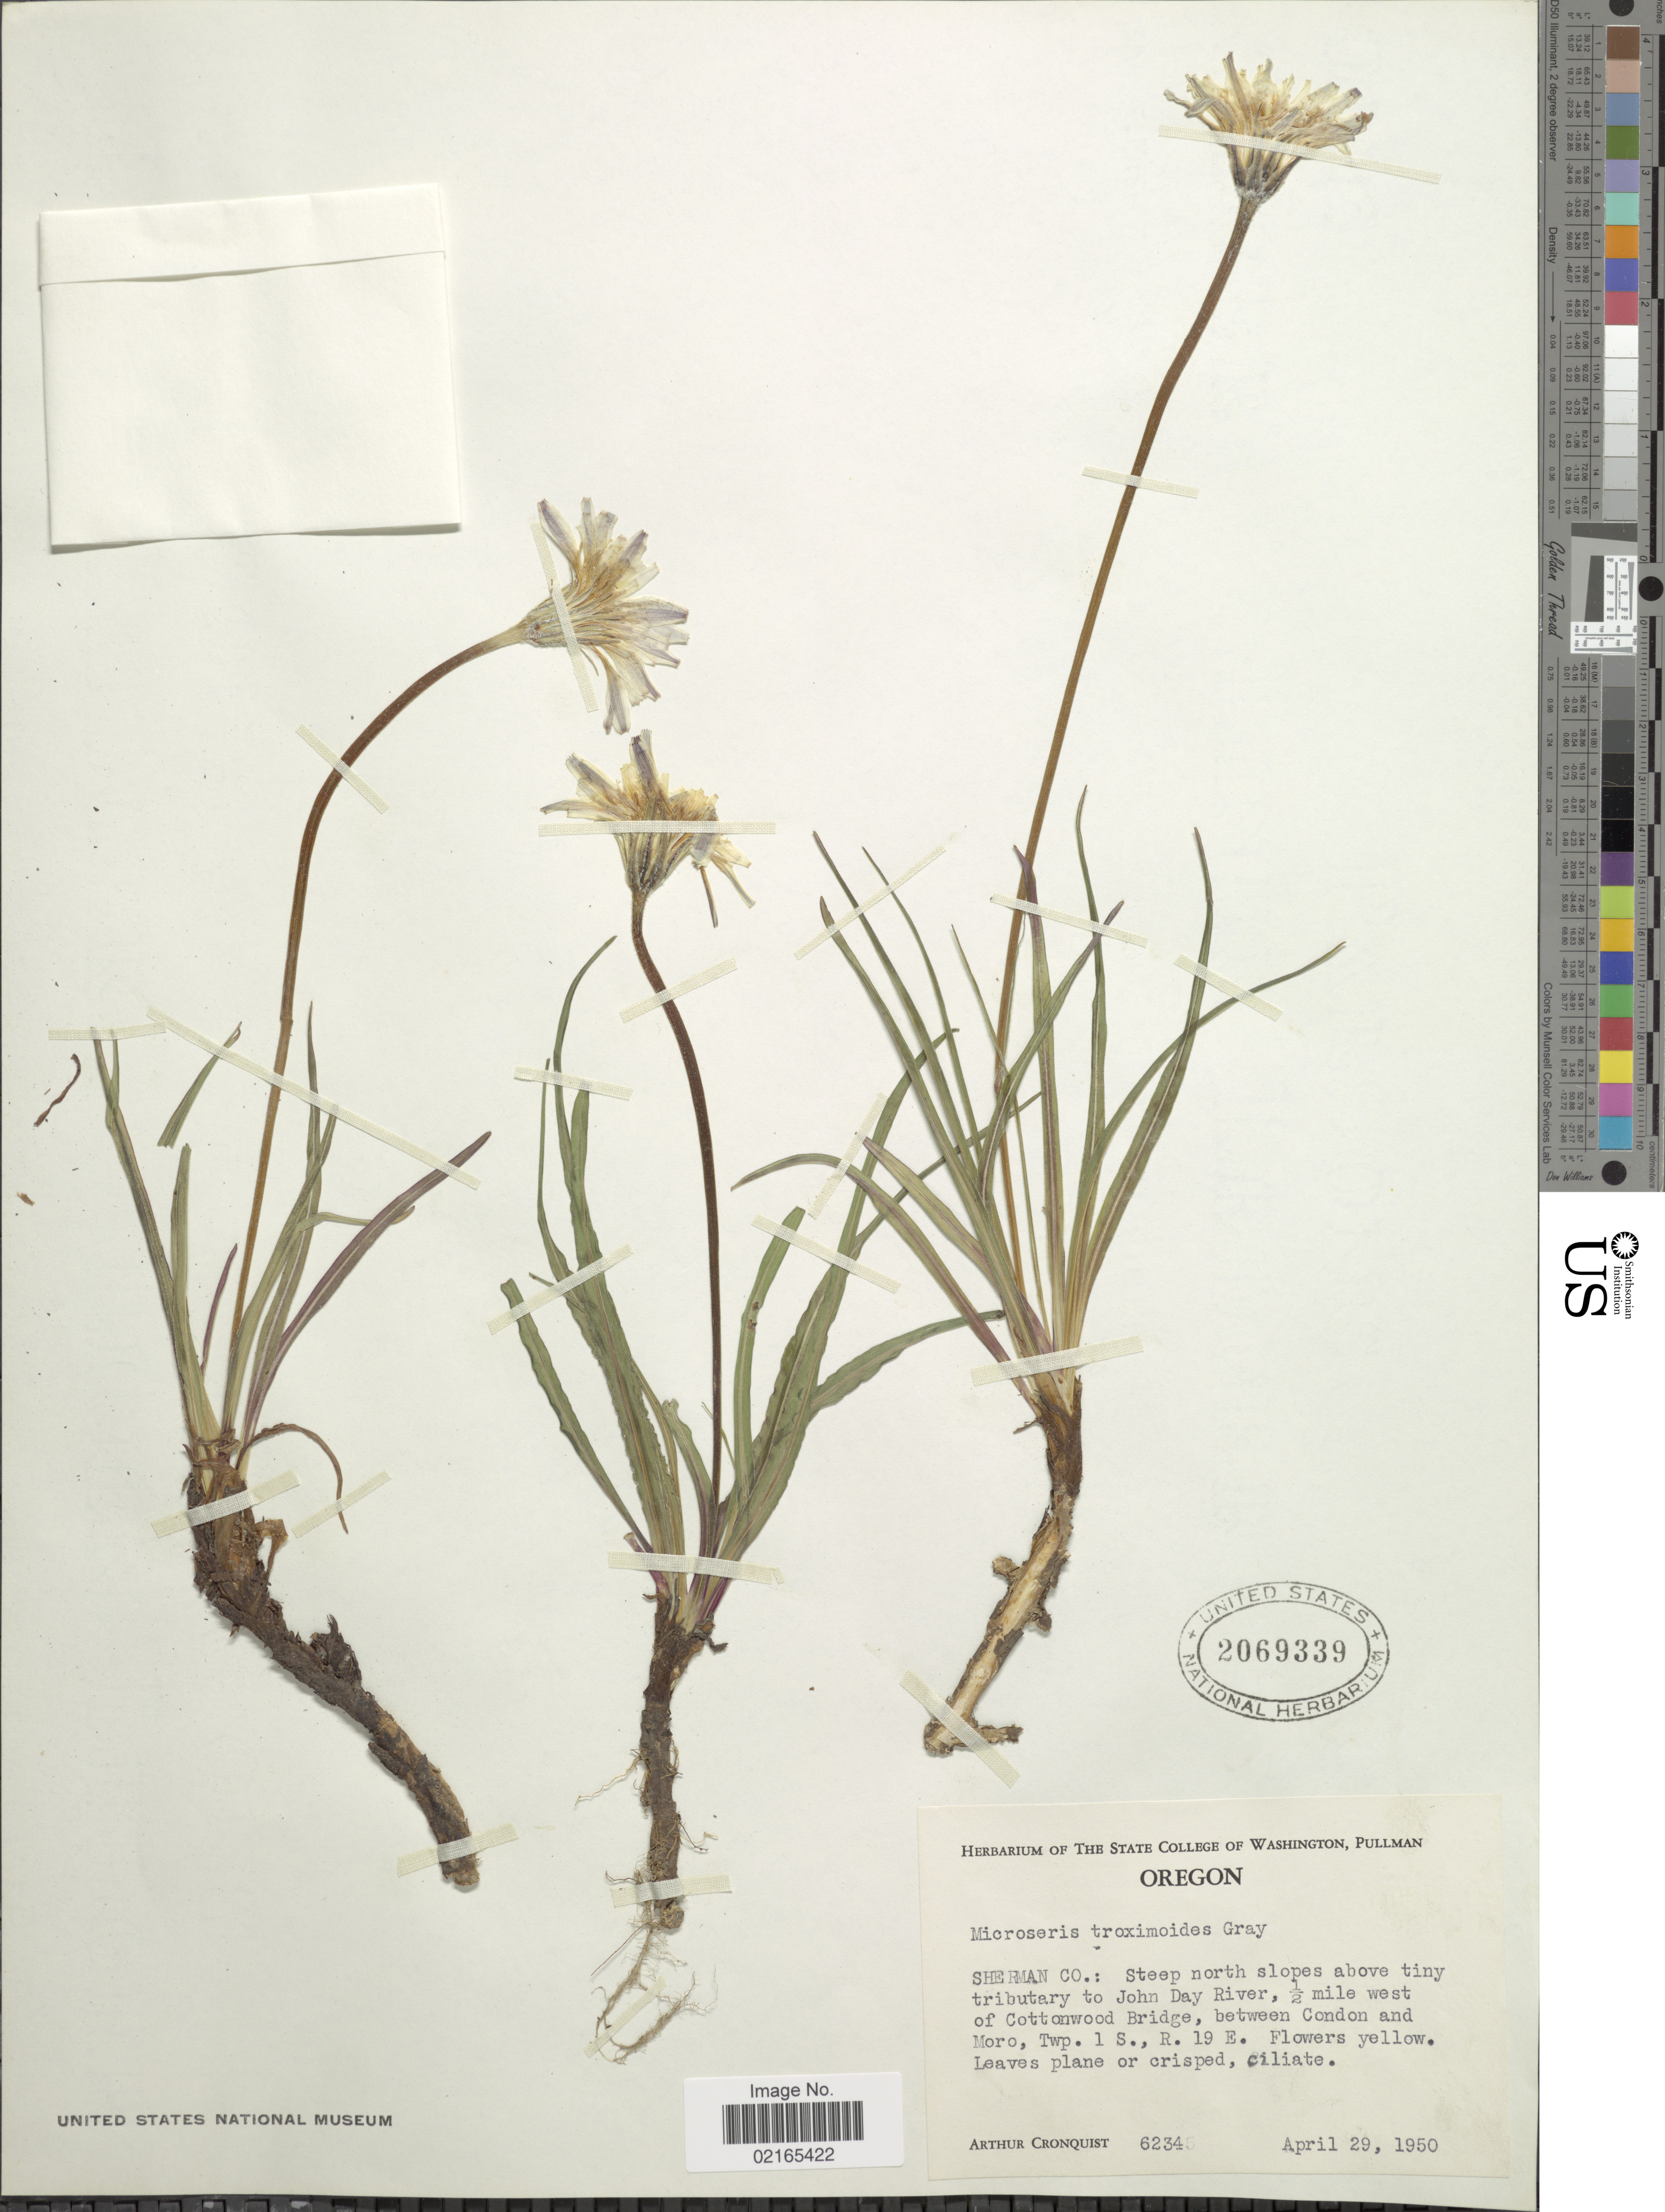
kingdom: Plantae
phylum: Tracheophyta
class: Magnoliopsida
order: Asterales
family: Asteraceae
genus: Nothocalais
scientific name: Nothocalais troximoides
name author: (A. Gray) Greene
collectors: A. J. Cronquist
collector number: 6234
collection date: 1950-04-29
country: United States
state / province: Oregon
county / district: Sherman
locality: Sherman Co.: steep north slopes above tiny tributary to John Day River, ½ mile west of Cottonwood Bridge, between Condon and Moro, Twp. 1 S., R. 19 E.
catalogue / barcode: US 2069339